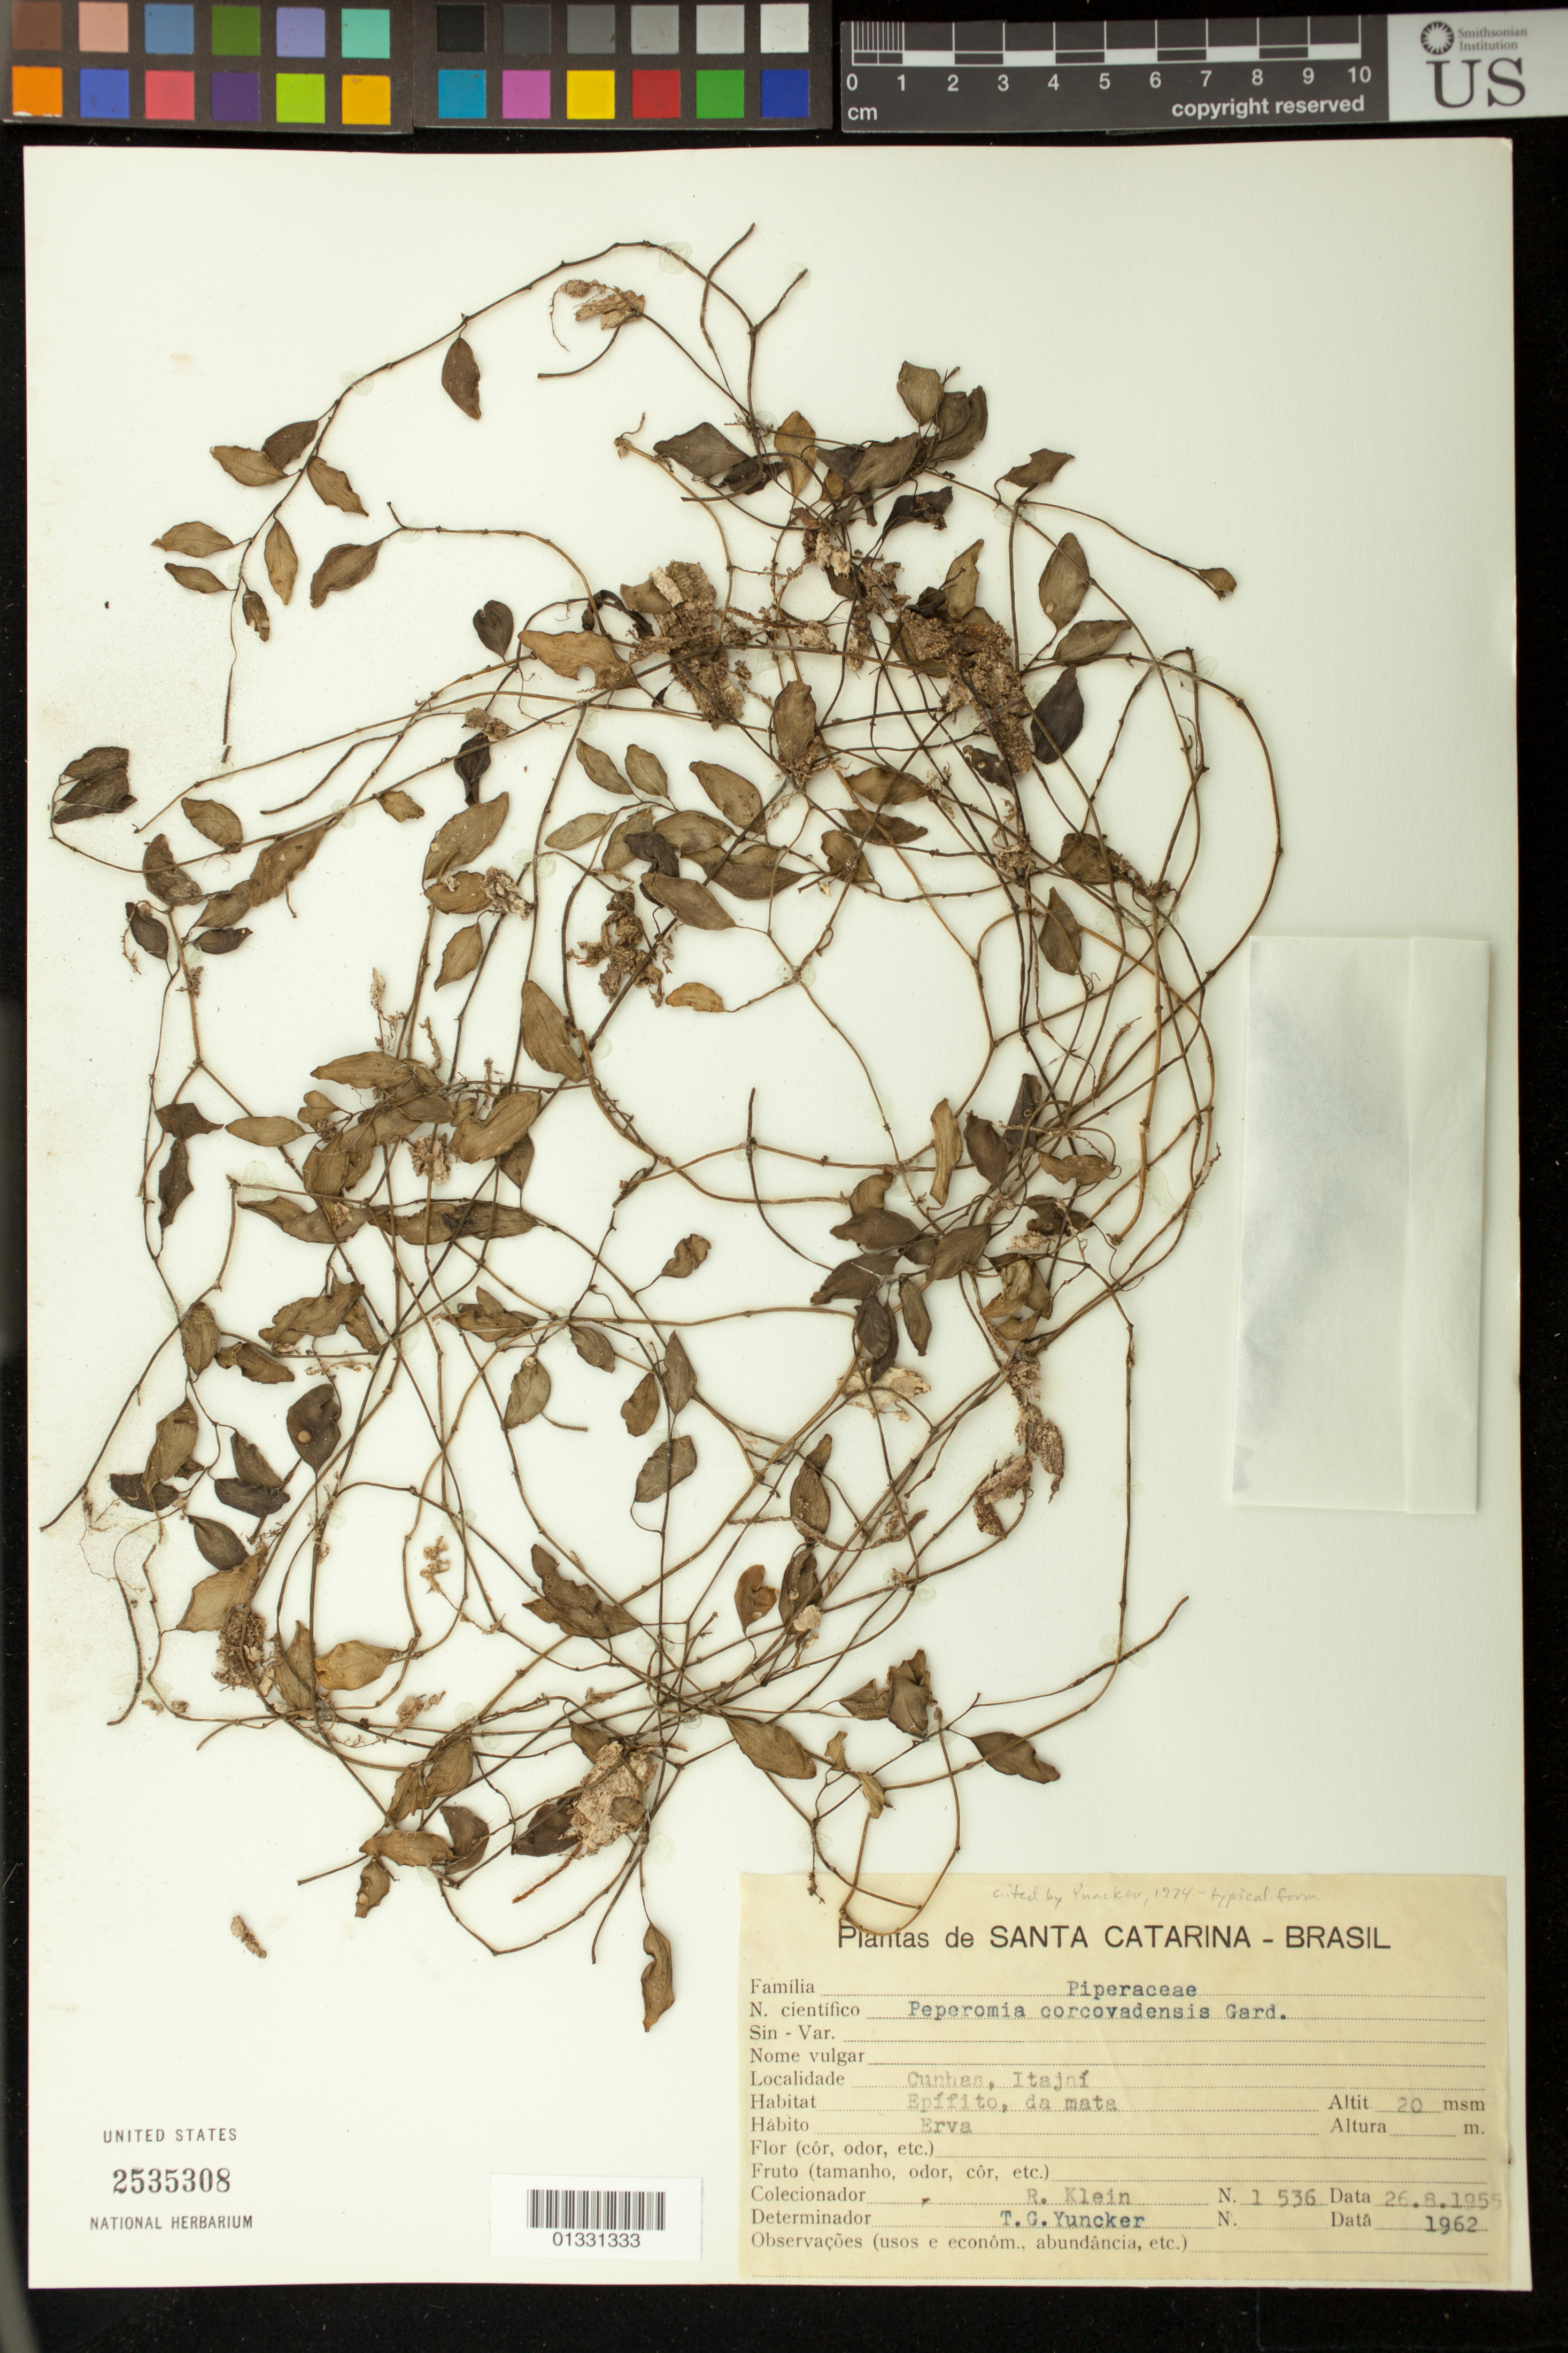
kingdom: Plantae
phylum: Tracheophyta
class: Magnoliopsida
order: Piperales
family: Piperaceae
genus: Peperomia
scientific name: Peperomia corcovadensis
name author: Gardner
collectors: R. M. Klein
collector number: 1536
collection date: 1955-08-26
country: Brazil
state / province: Santa Catarina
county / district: Itajaí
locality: Cunhas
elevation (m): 20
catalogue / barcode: US 2535308